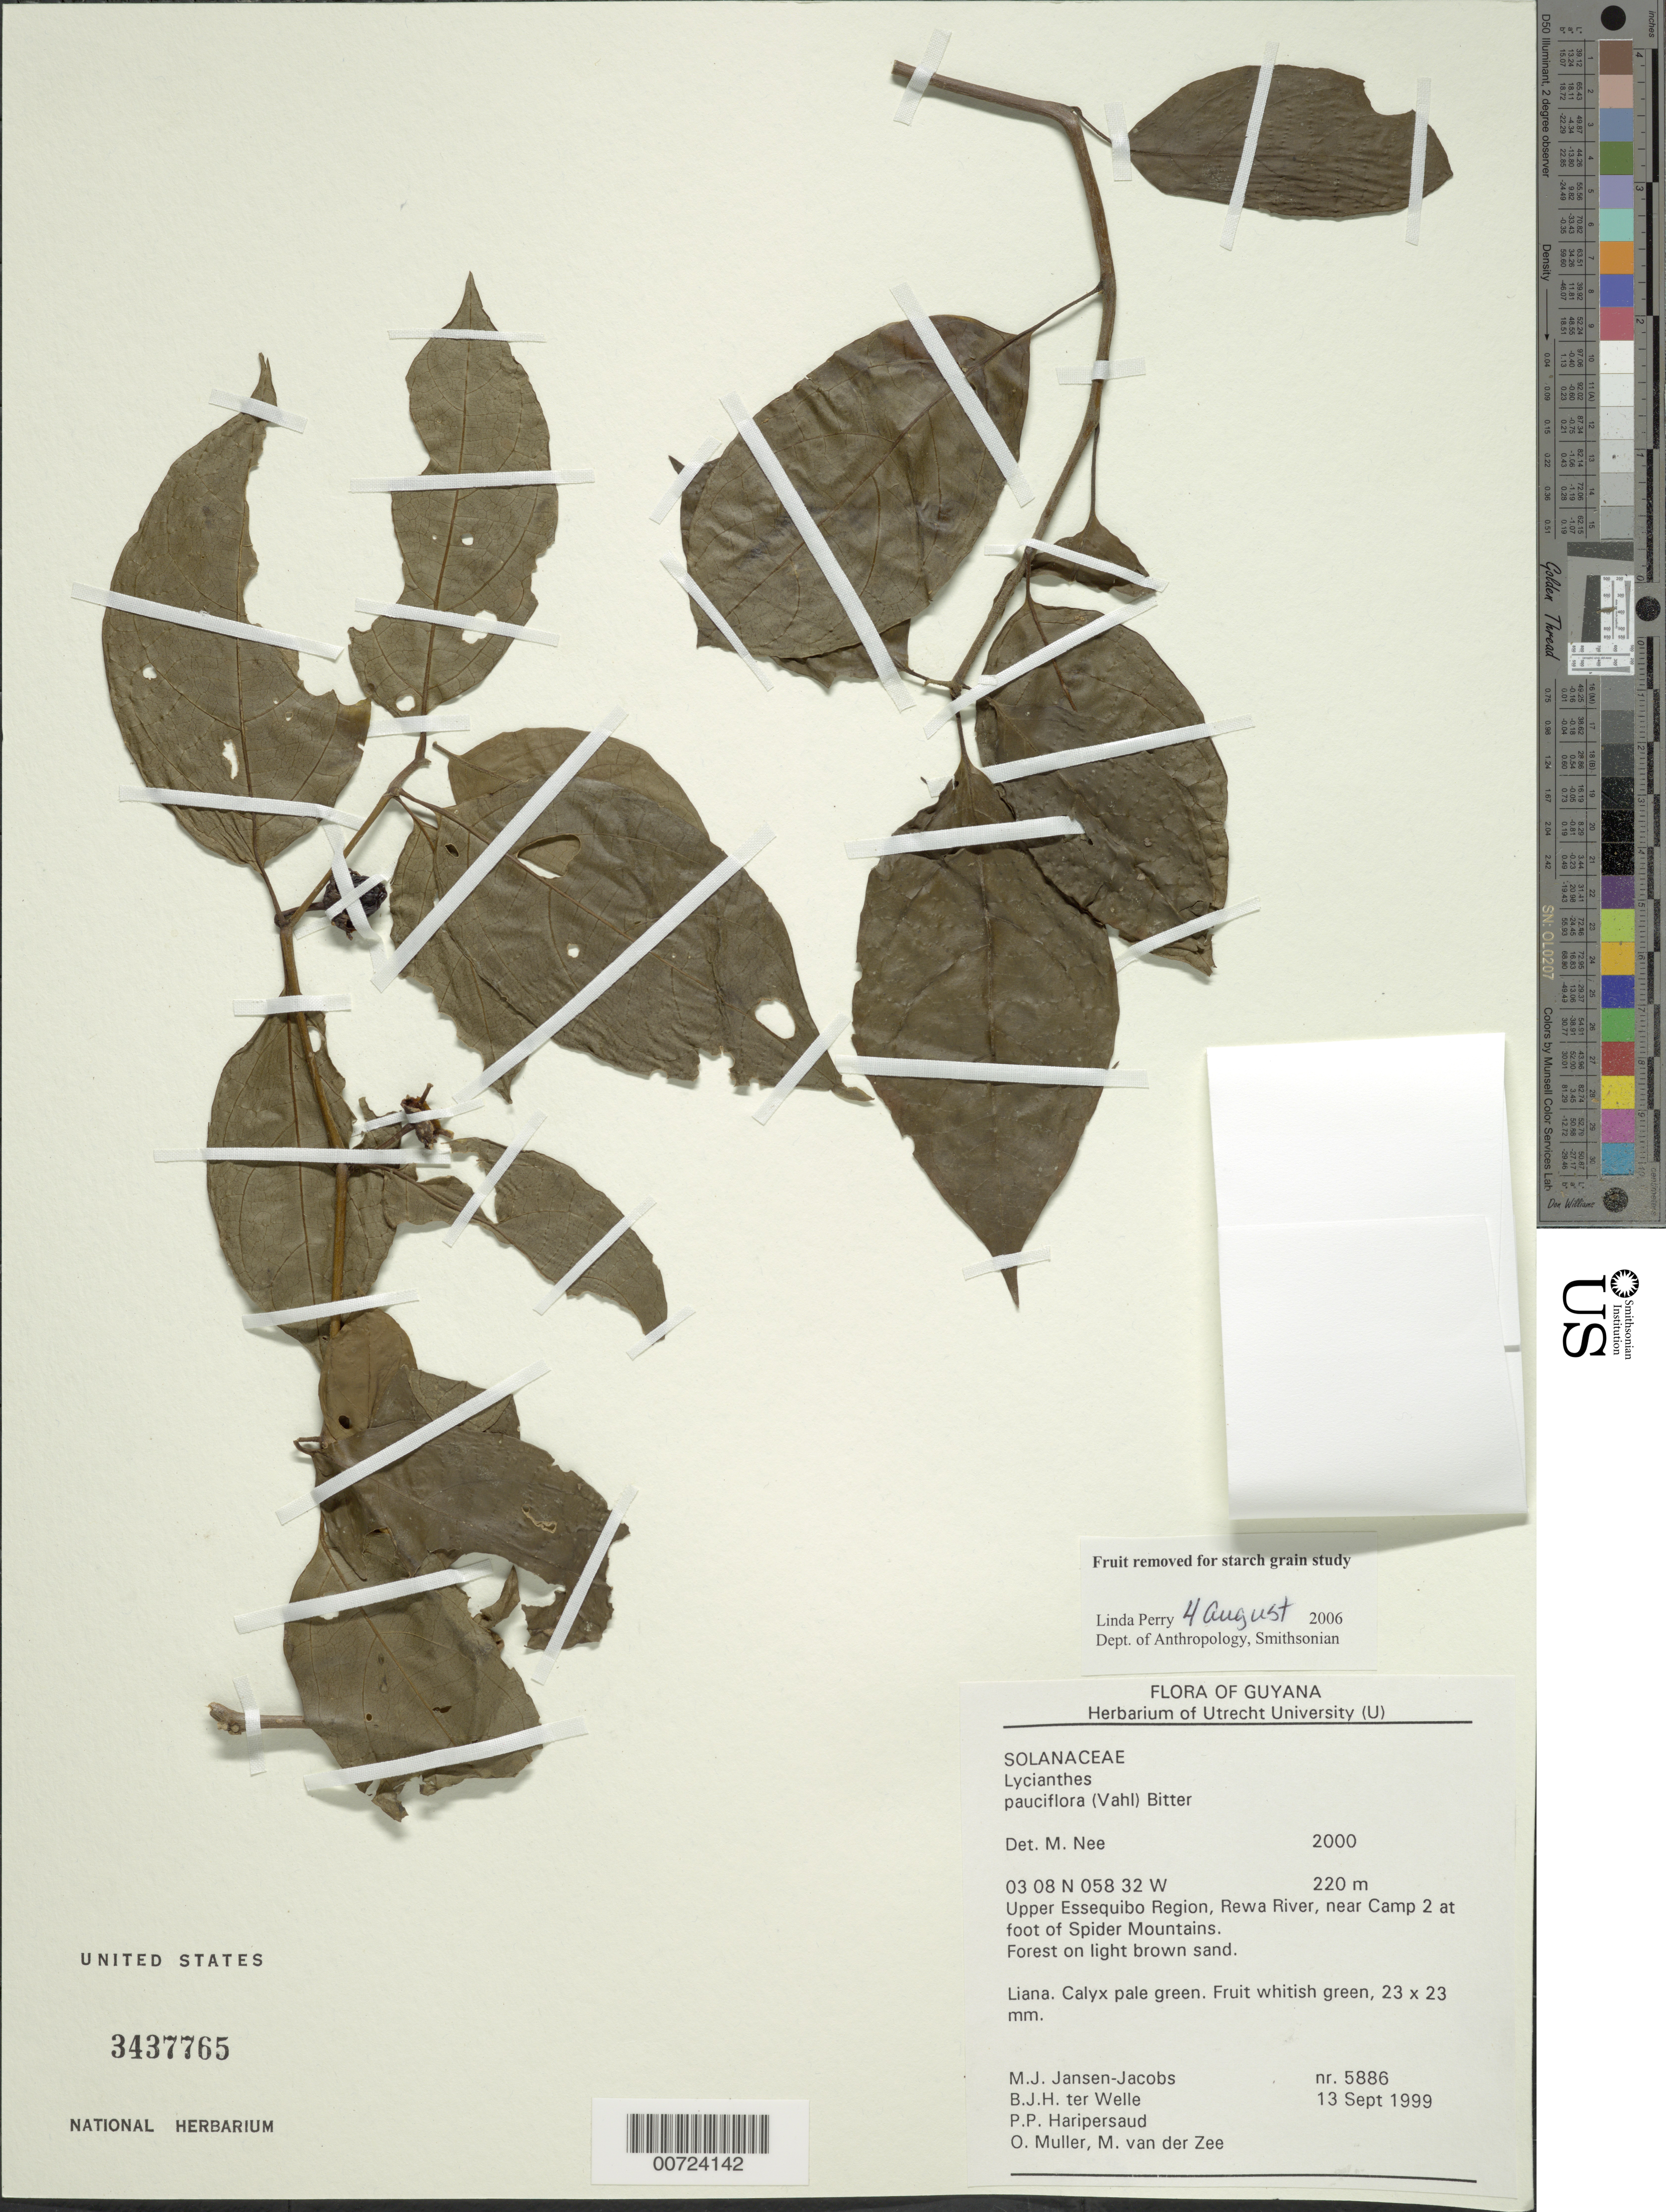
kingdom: Plantae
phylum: Tracheophyta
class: Magnoliopsida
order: Solanales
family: Solanaceae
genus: Lycianthes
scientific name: Lycianthes pauciflora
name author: (Vahl) Bitter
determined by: Nee, Michael H.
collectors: M. J. Jansen-Jacobs, B. Welle, P. Haripersaud, O. Muller & M. van der Zee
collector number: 5886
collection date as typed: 13-Sep-99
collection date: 1999-09-13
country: Guyana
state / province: U. Takutu-U. Essequibo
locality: Rewa River, at foot of Spider Mts., near camp 2, Upper Essequibo Region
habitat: Forest on light brown sand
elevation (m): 220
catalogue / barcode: US 3437765